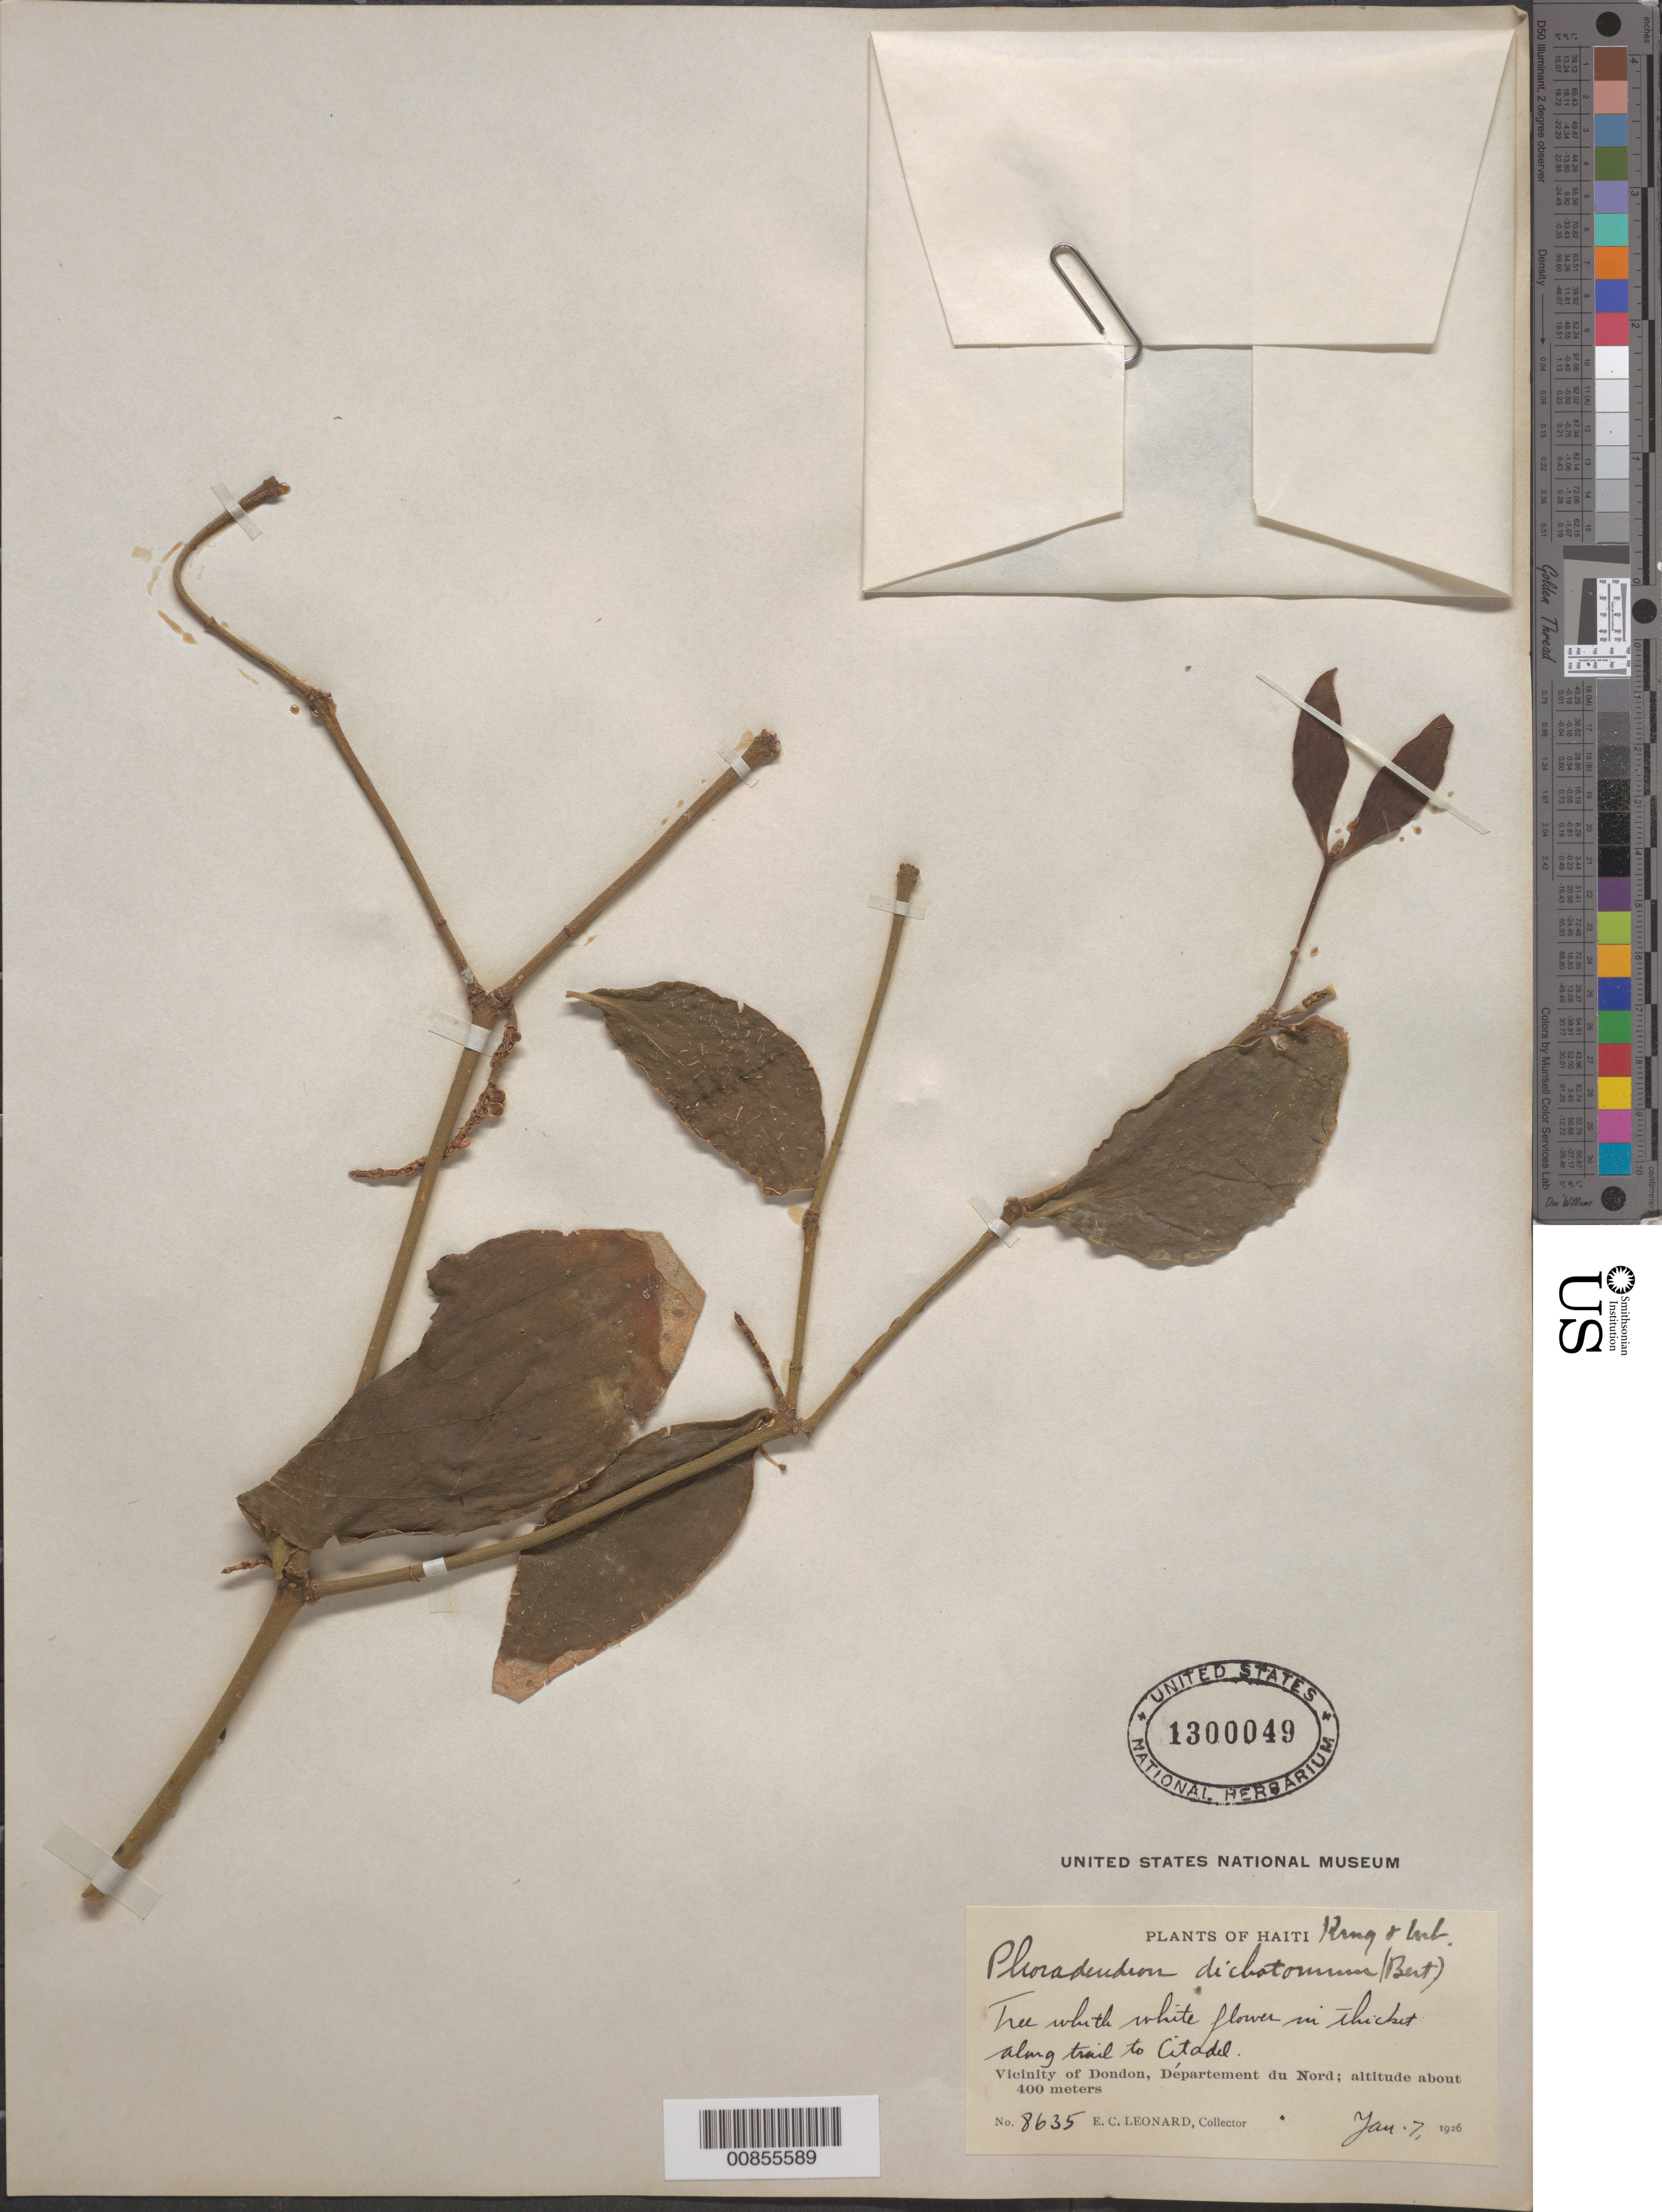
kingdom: Plantae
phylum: Tracheophyta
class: Magnoliopsida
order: Santalales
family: Viscaceae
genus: Phoradendron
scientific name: Phoradendron berteroanum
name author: (DC.) Nutt.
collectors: E. C. Leonard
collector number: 8635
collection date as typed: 07 Jan 1926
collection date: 1926-01-07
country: Haiti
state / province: Nord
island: Hispaniola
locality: Vicinity of Dondon. Along trail to Citadel.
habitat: In thicket.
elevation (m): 400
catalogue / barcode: US 1300049